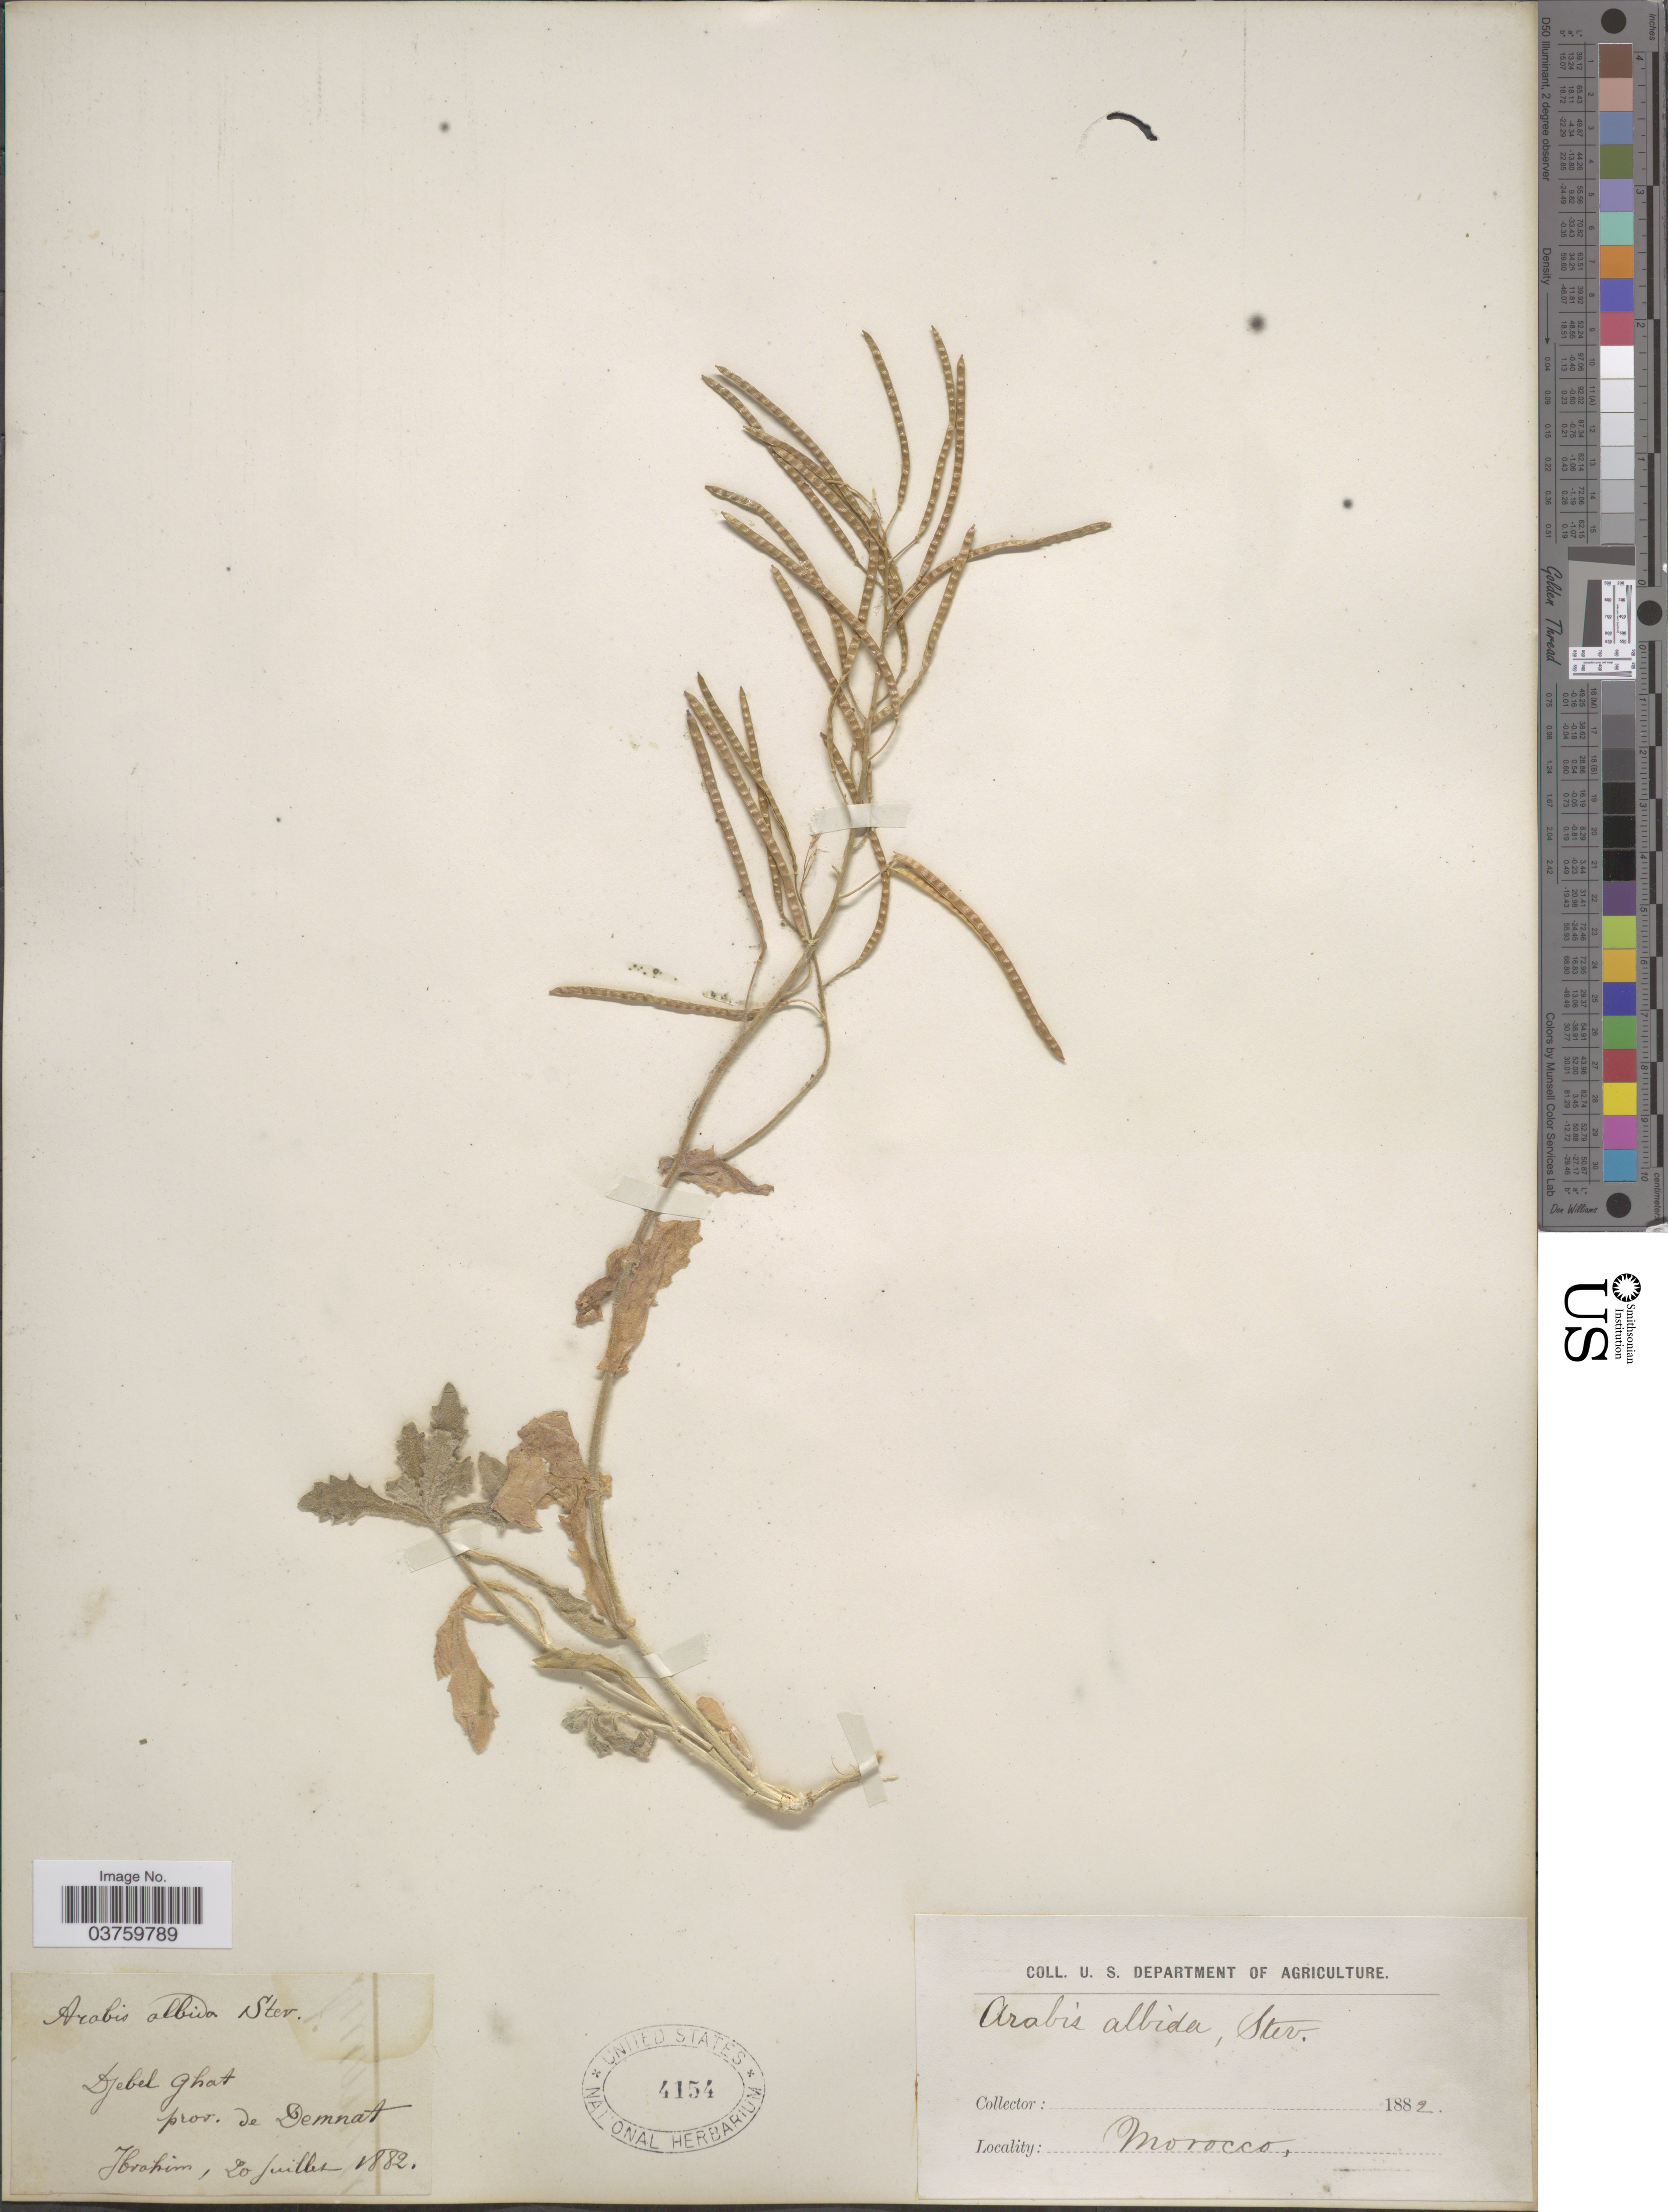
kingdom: Plantae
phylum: Tracheophyta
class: Magnoliopsida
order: Brassicales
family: Brassicaceae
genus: Arabis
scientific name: Arabis albida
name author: Steven ex Fisch.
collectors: -. Ibrahim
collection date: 1882-07-20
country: Morocco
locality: Djebel Ghat. Prov. de Demnat.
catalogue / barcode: US 4154